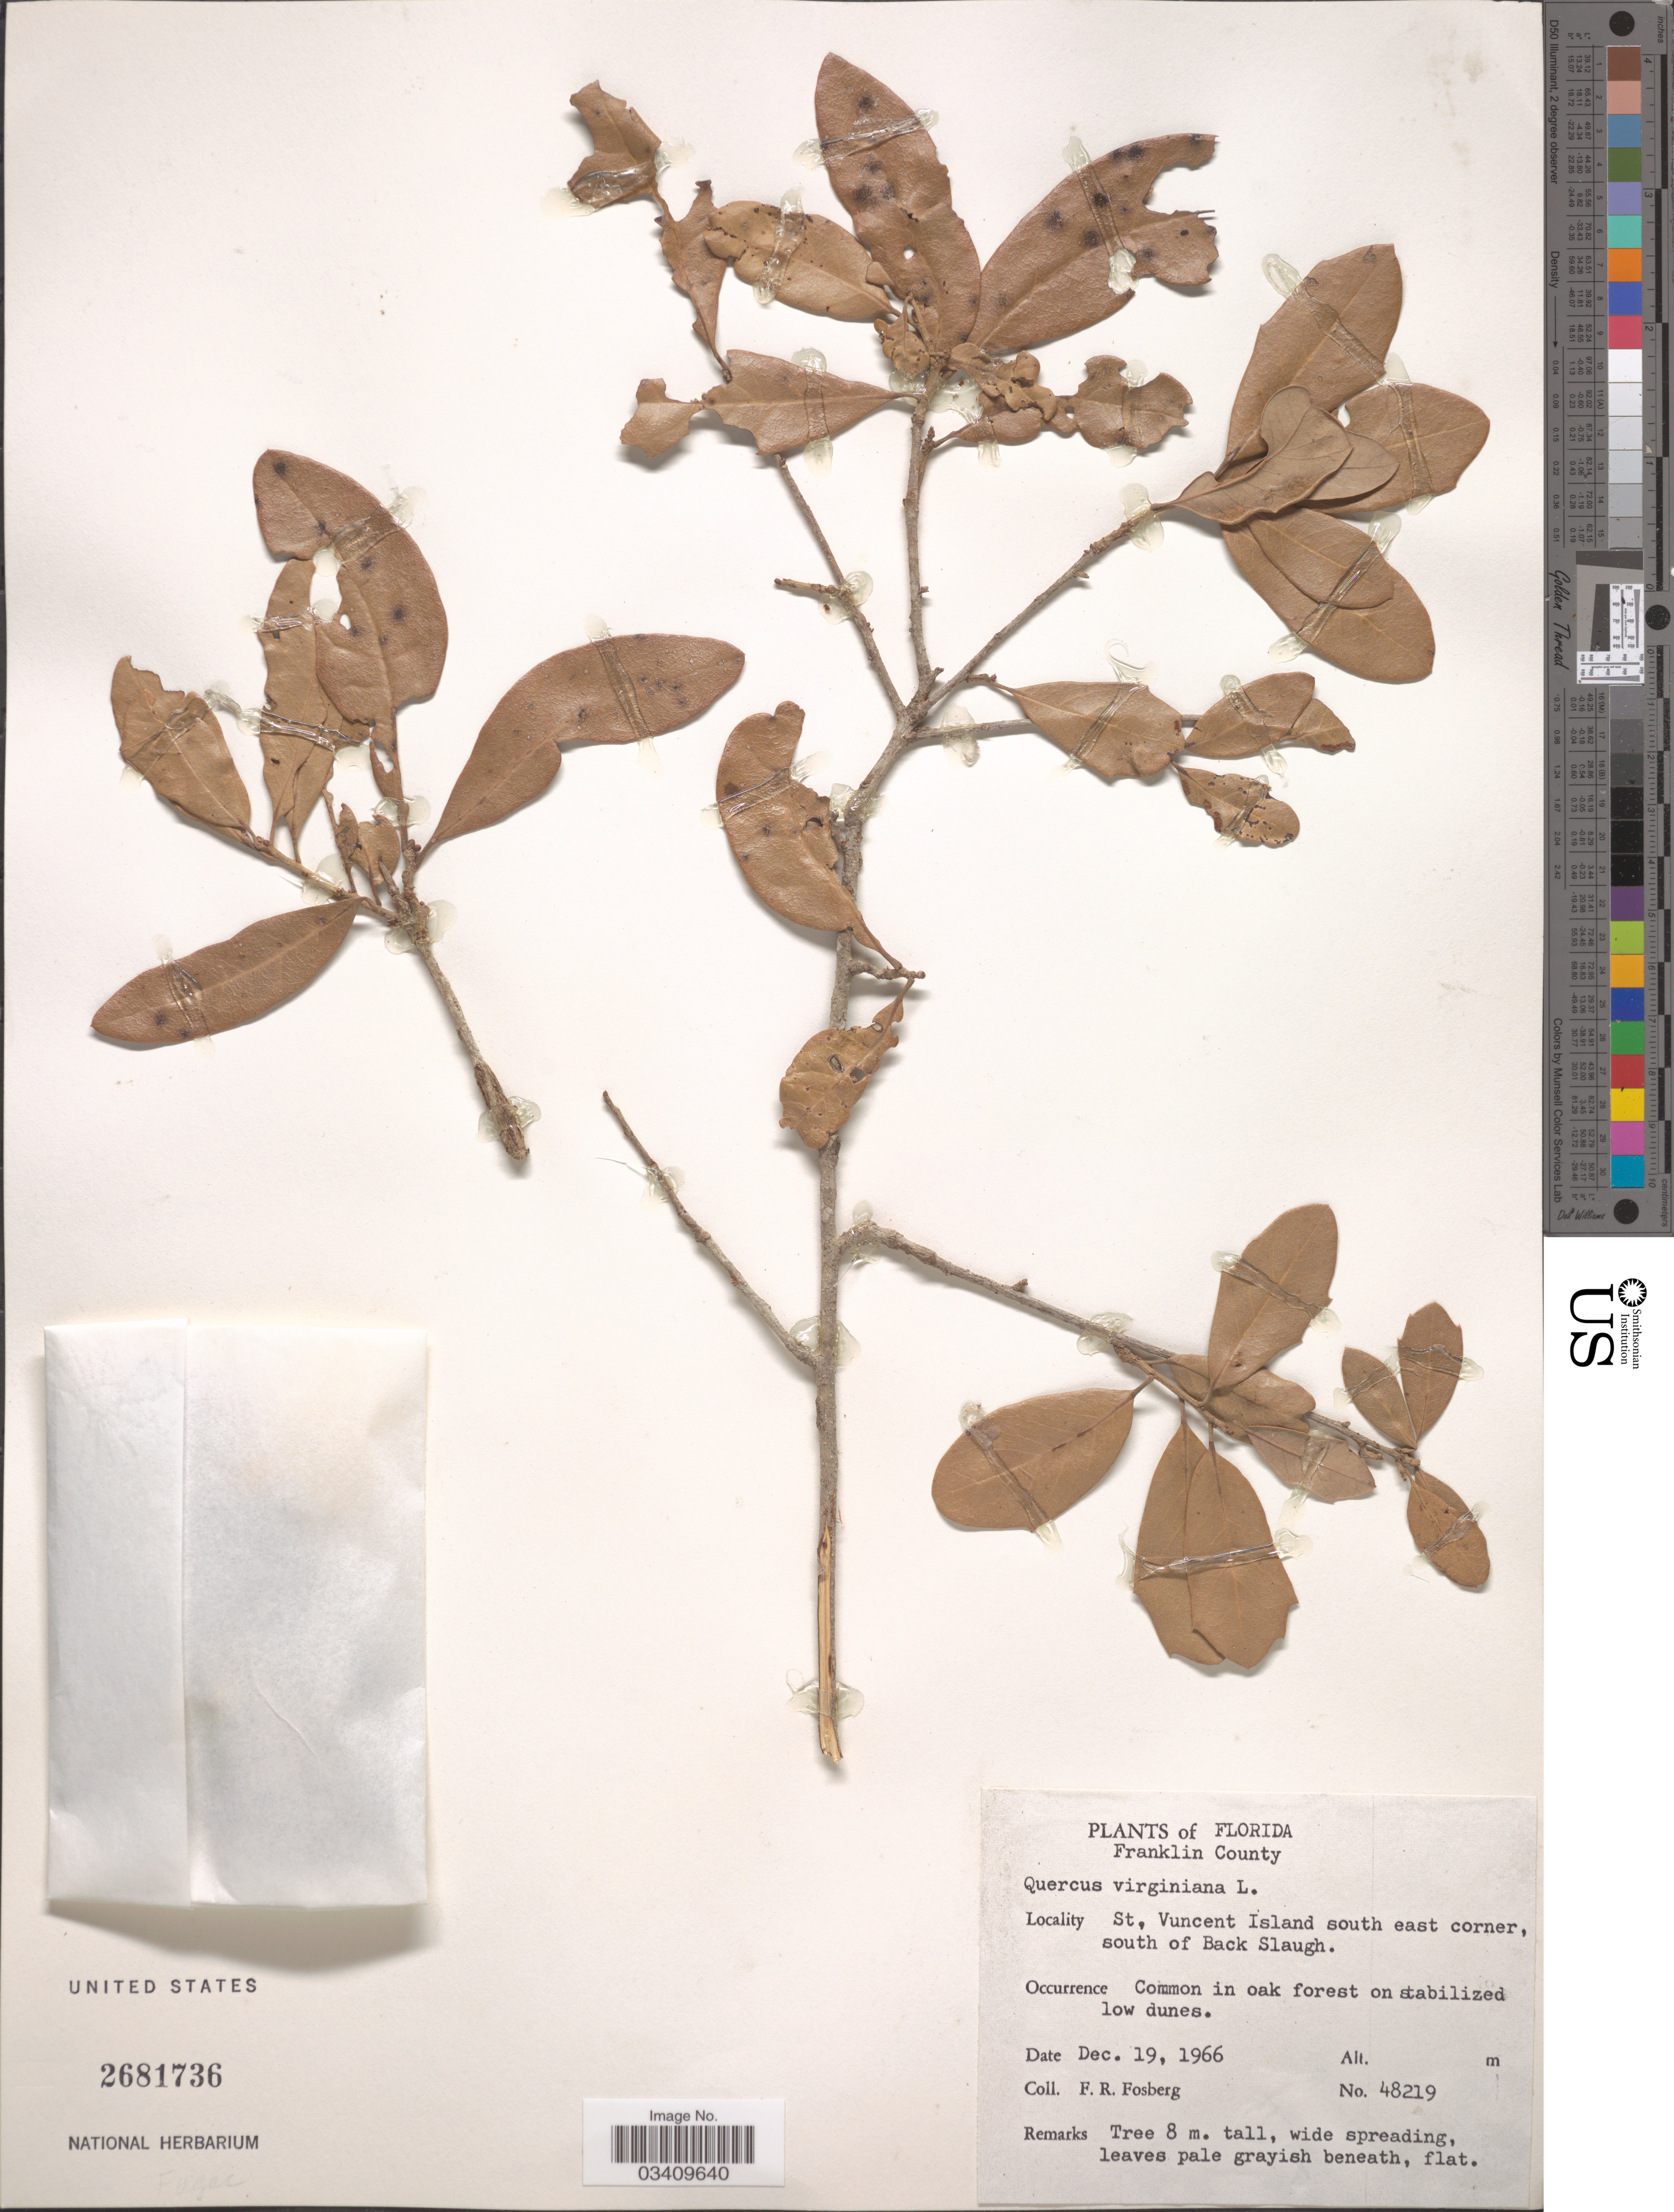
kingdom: Plantae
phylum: Tracheophyta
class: Magnoliopsida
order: Fagales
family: Fagaceae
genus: Quercus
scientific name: Quercus virginiana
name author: Mill.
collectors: F. R. Fosberg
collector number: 48219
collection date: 1966-12-19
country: United States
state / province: Florida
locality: Franklin County. St. Vuncent Island south east corner, south of Back Slaugh.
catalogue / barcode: US 2681736